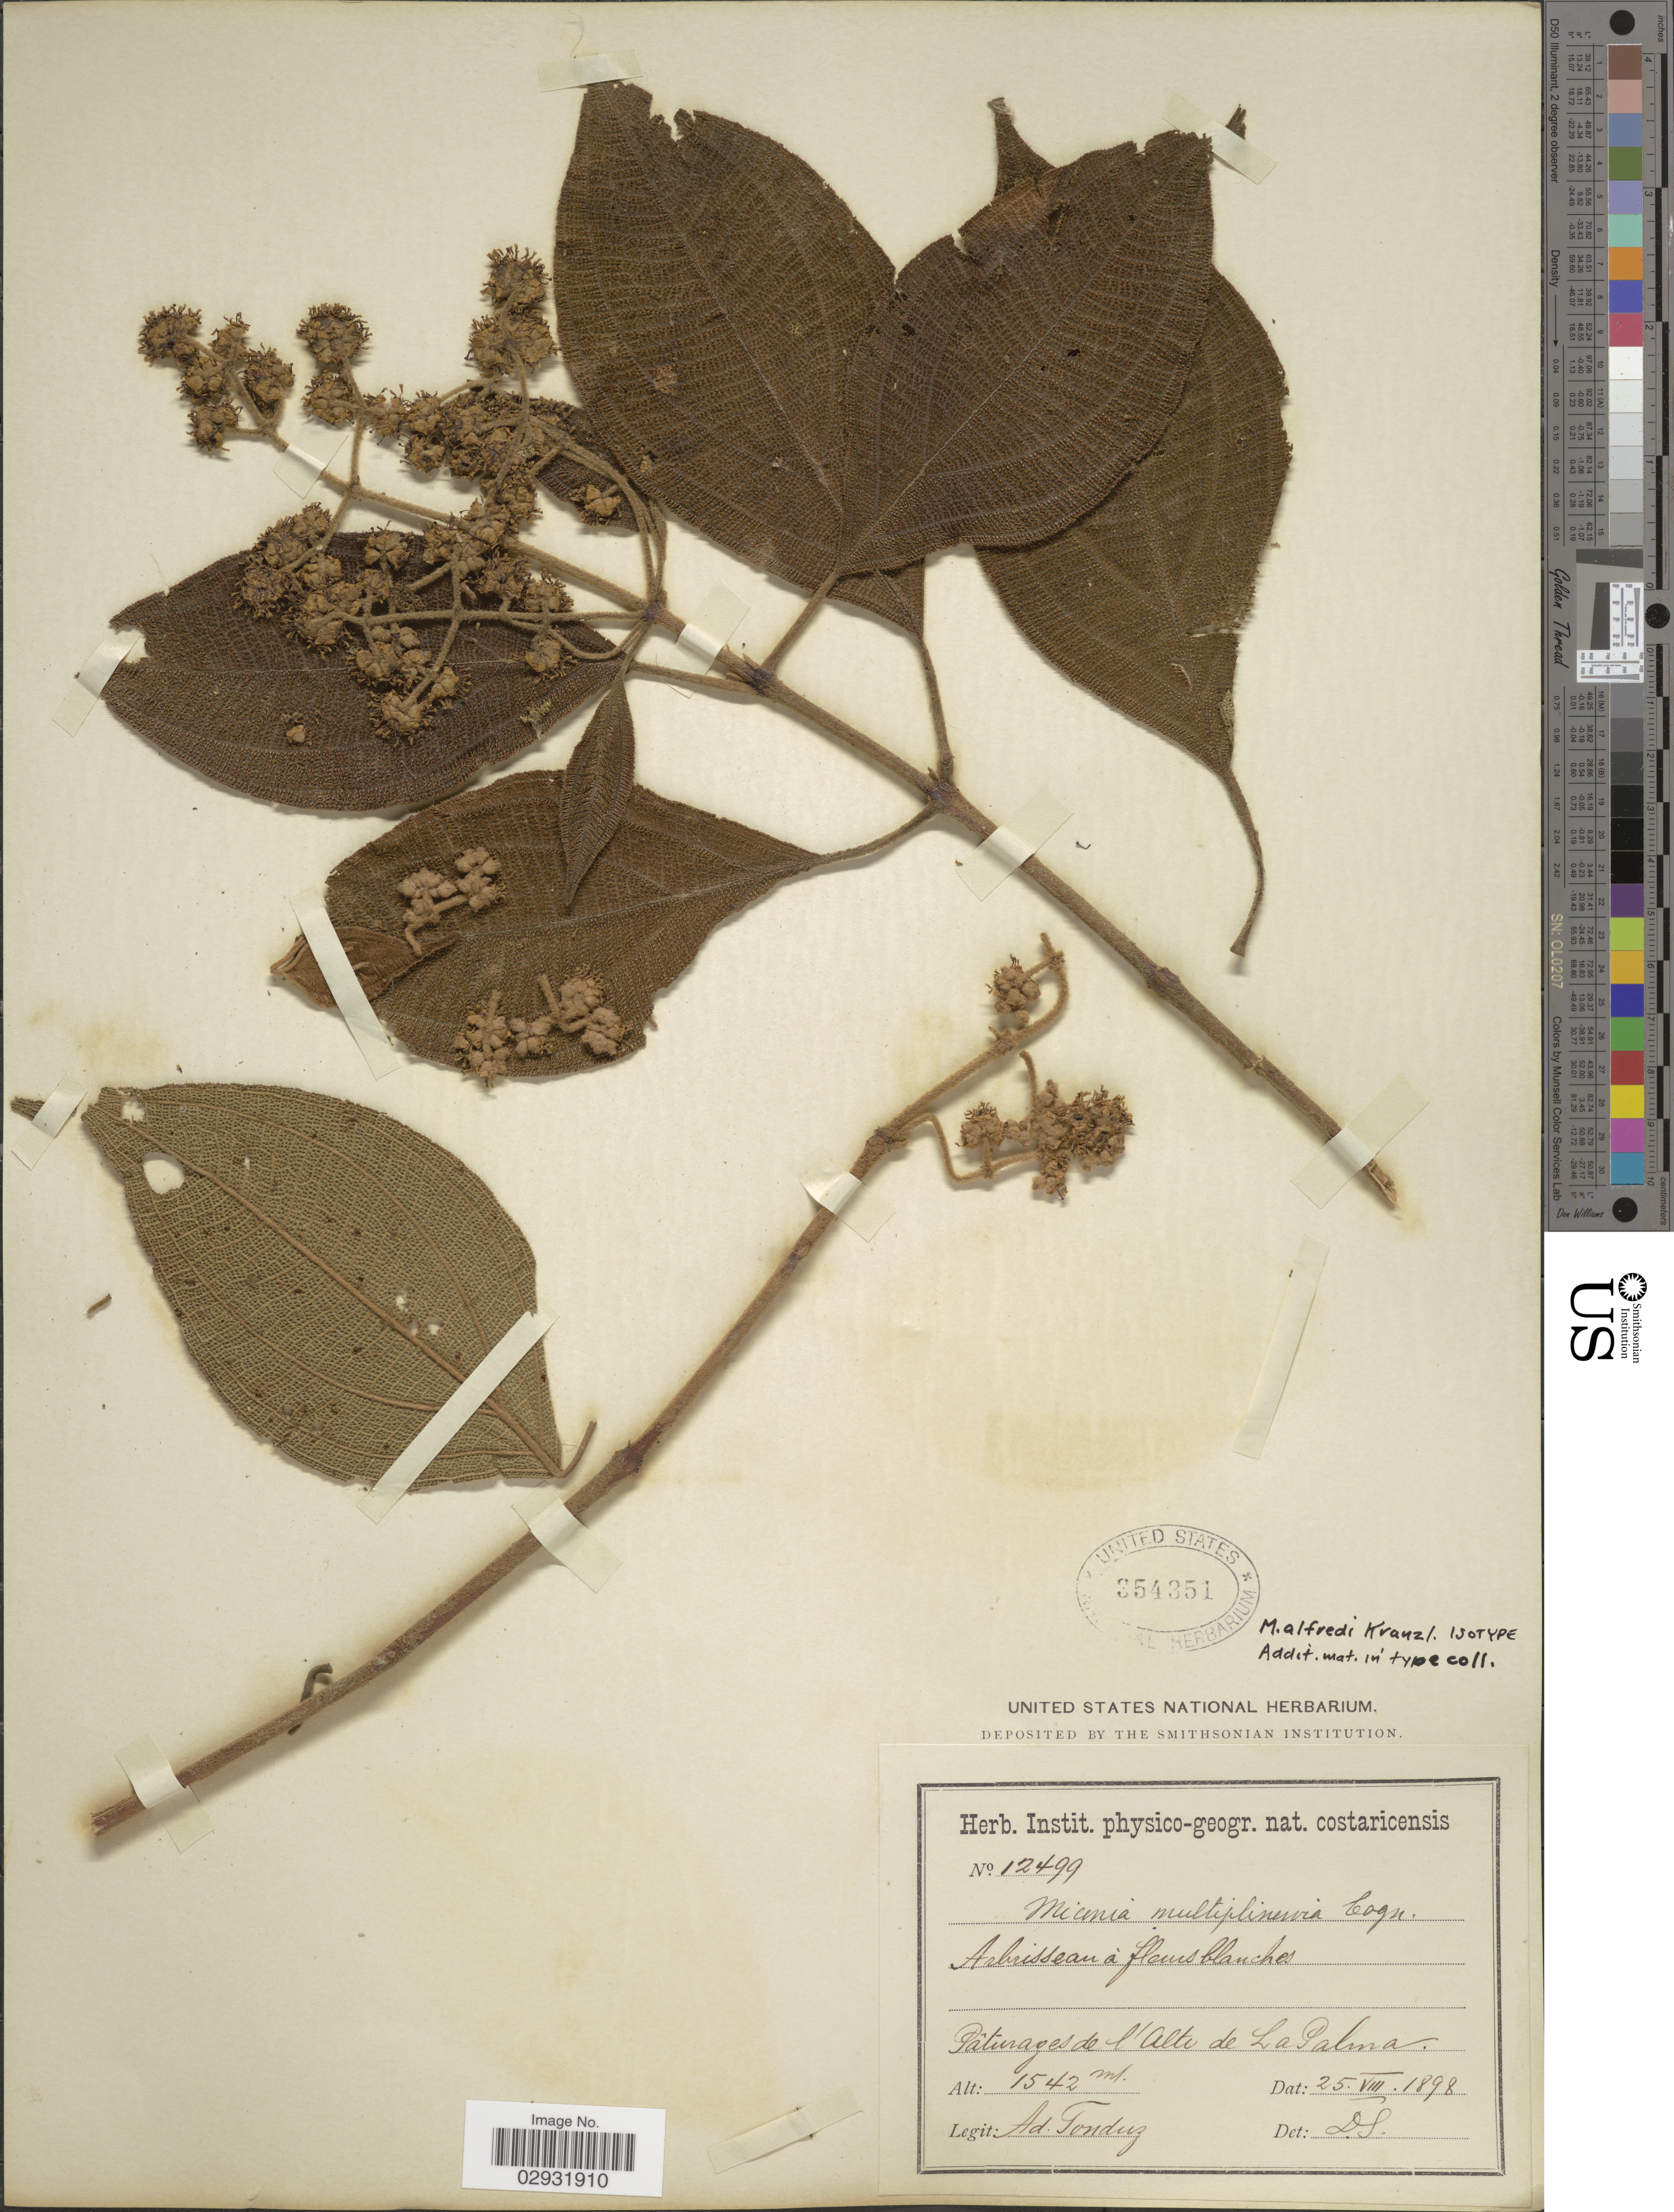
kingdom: Plantae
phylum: Tracheophyta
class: Magnoliopsida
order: Myrtales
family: Melastomataceae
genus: Miconia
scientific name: Miconia alfredi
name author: Kraenzl.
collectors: A. Tonduz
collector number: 12499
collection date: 1898-08-25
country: Costa Rica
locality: Pâturages de l'Alto de La Palma.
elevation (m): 1542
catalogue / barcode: US 354351